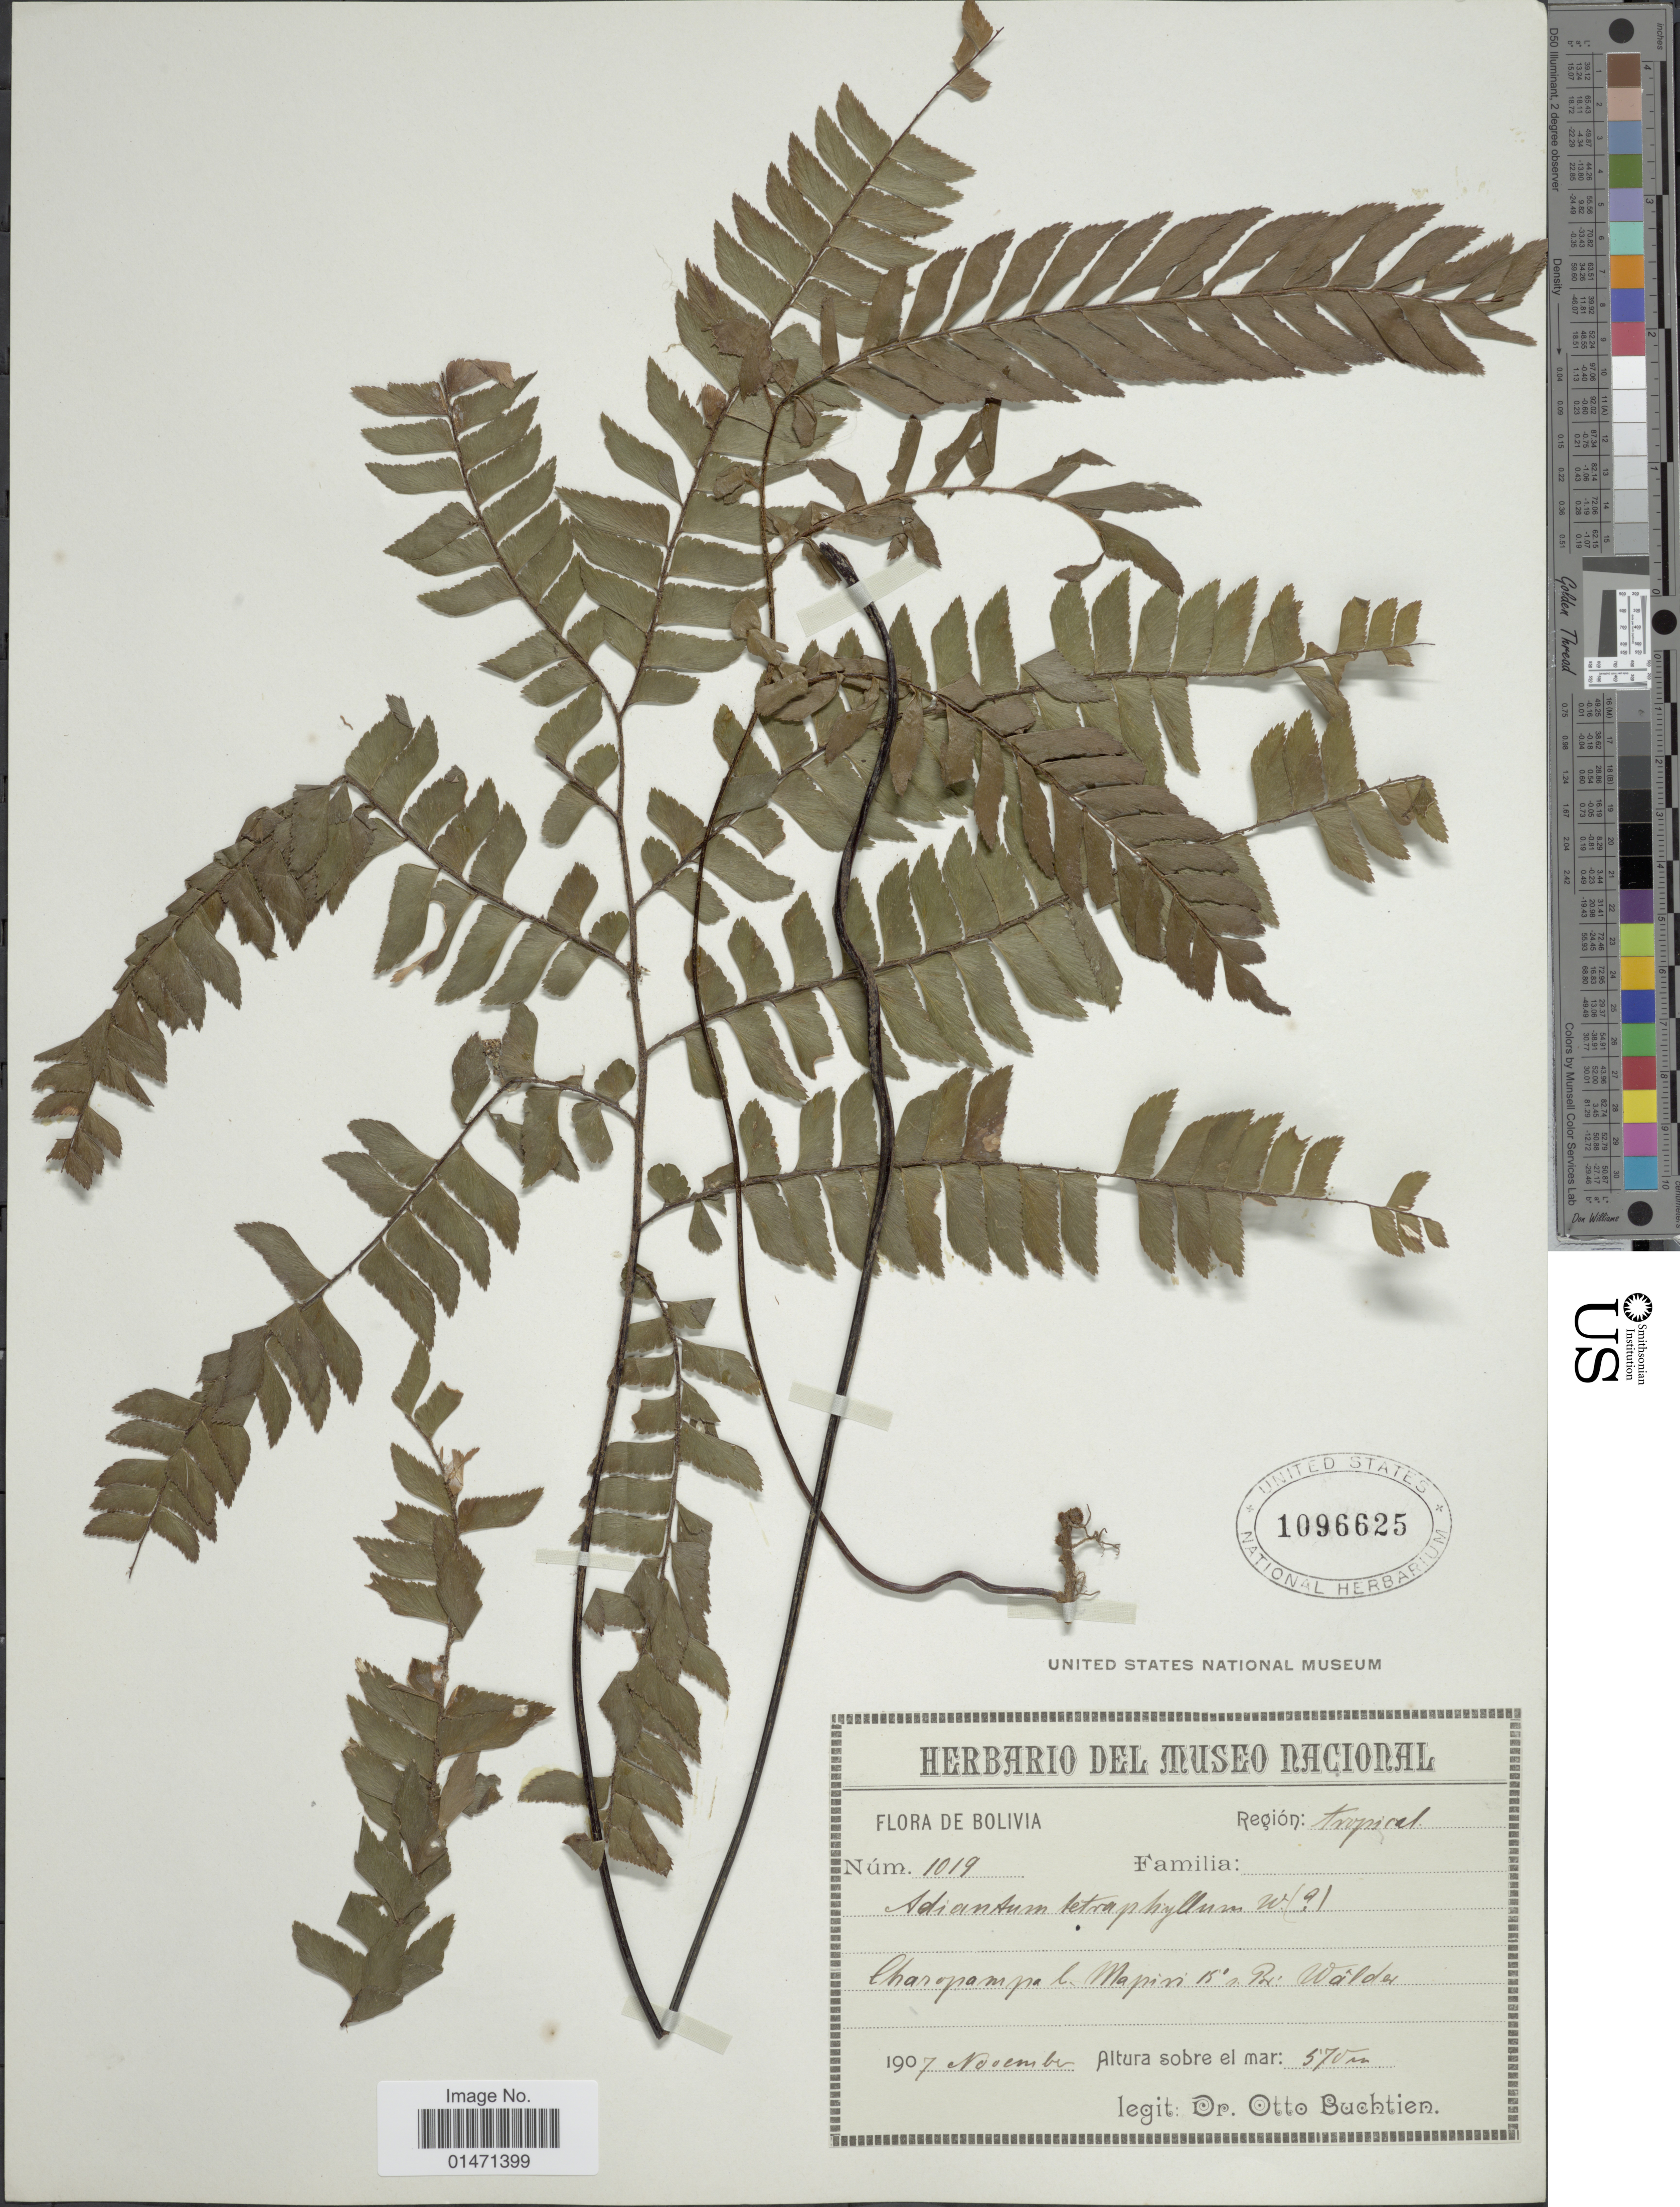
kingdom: Plantae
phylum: Tracheophyta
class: Polypodiopsida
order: Polypodiales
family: Pteridaceae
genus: Adiantum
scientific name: Adiantum rondonii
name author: A. Samp.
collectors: O. Buchtien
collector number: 1019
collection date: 1907-11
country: Bolivia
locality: Region Tropical, Charopampa b. Mapiri 15° n, Br. Walder.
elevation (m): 570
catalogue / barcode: US 1096625